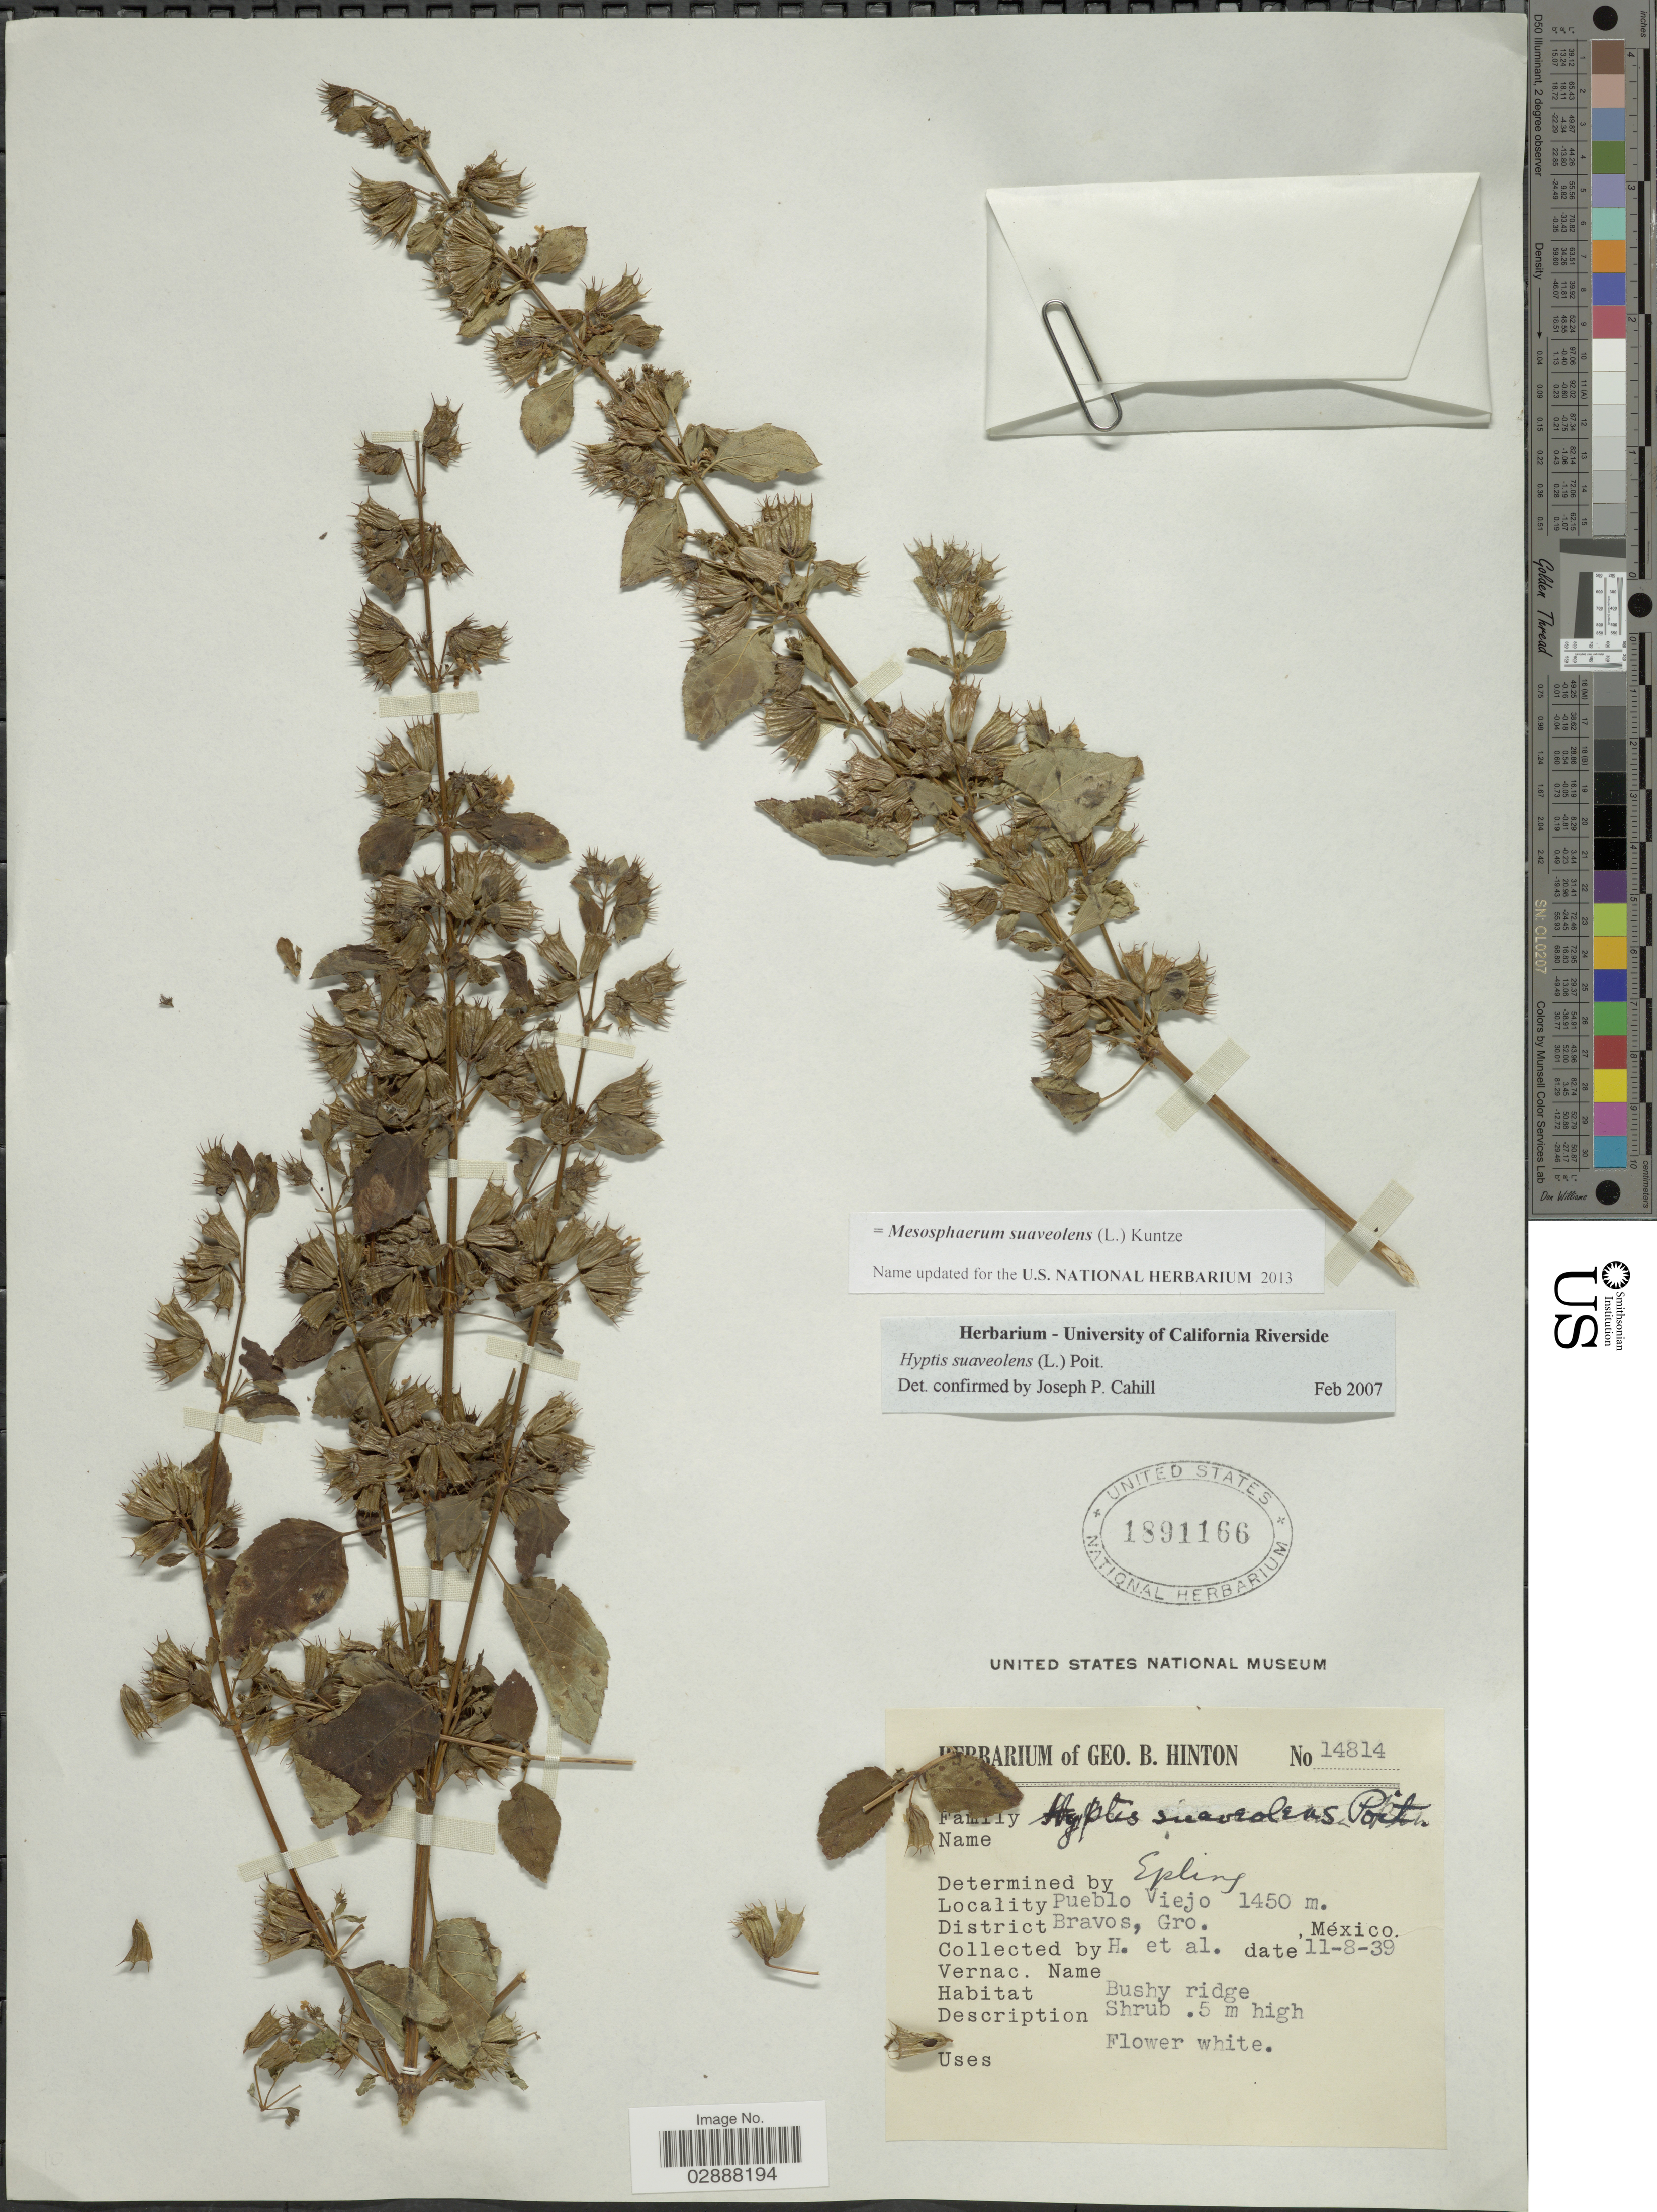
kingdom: Plantae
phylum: Tracheophyta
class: Magnoliopsida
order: Lamiales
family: Lamiaceae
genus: Mesosphaerum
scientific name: Mesosphaerum suaveolens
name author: (L.) Kuntze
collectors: G. B. Hinton & et al.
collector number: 14814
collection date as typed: Transcribed d/m/y: 11/8/39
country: Mexico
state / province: Guerrero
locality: Pueblo Viejo, District Bravos, Gro.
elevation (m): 1450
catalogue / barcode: US 1891166